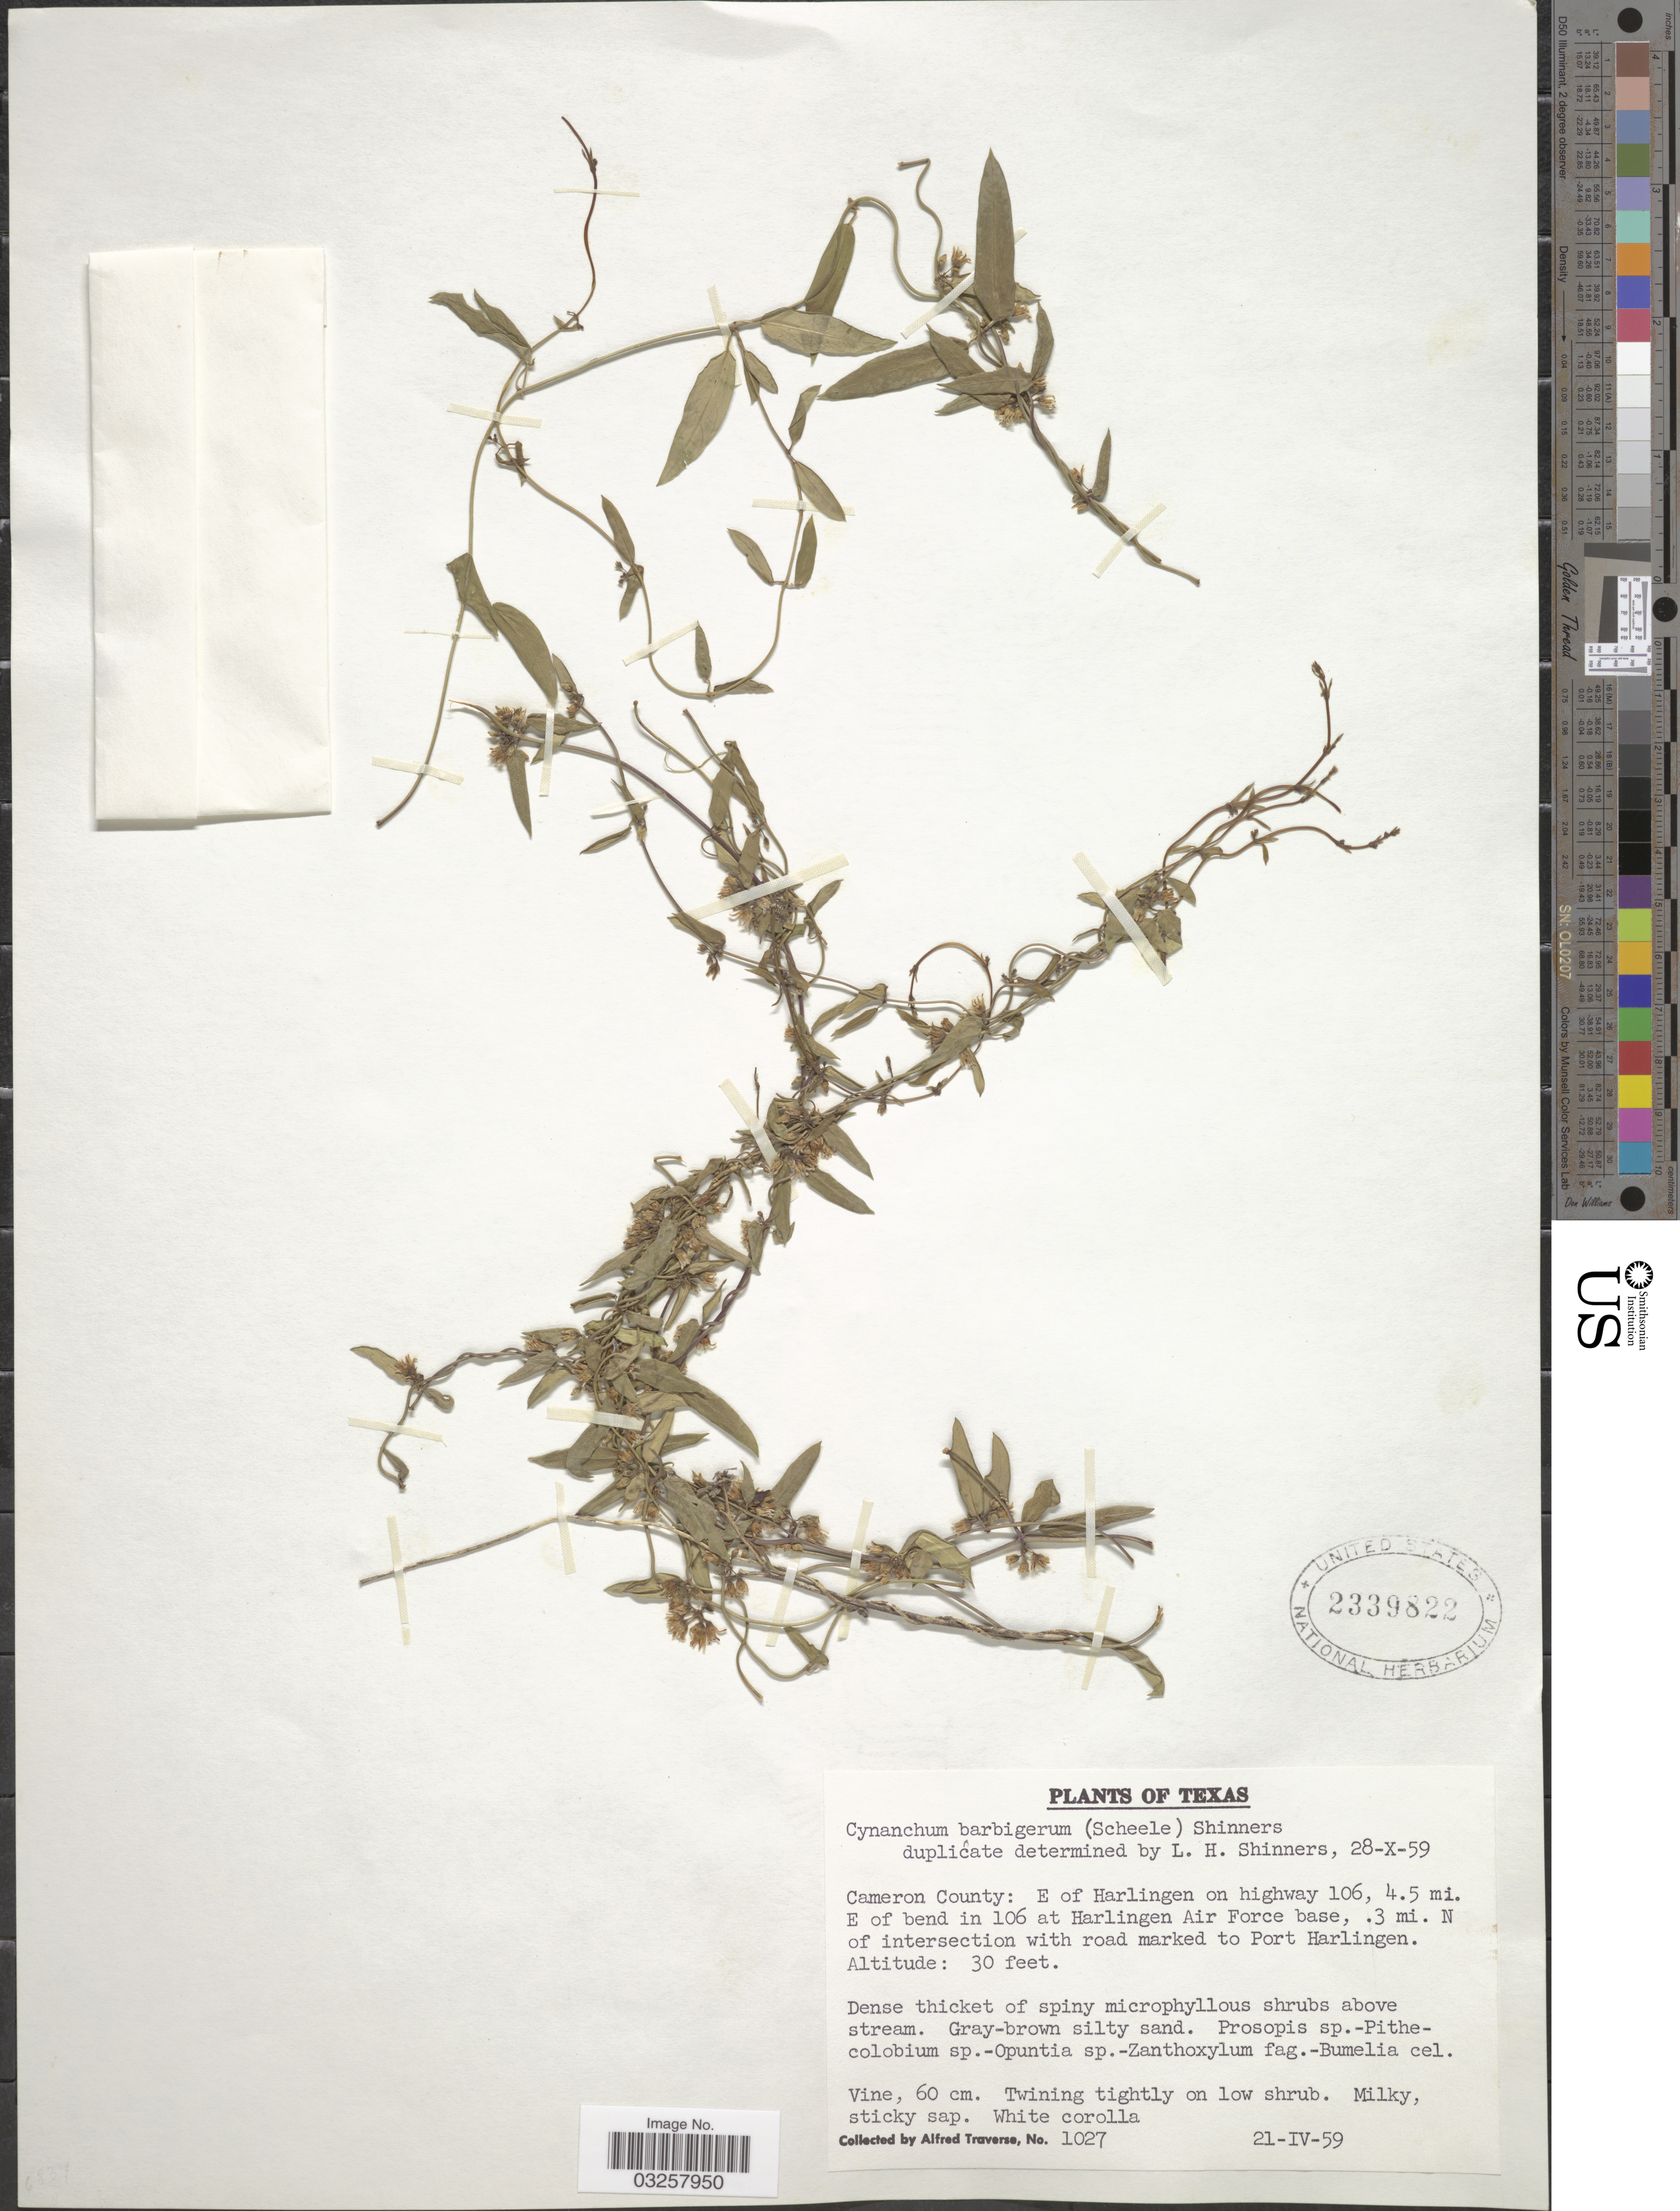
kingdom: Plantae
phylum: Tracheophyta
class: Magnoliopsida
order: Gentianales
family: Apocynaceae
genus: Metastelma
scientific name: Metastelma barbigerum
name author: Scheele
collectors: A. Traverse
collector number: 1027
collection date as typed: Transcribed d/m/y: 21/4/59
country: United States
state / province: Texas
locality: Cameron County: E of Harlingen on highway 106, 4.5 mi. E of bend in 106 at Harlingen Air Force base, 3 mi. N of intersection with road marked to Port Harlingen.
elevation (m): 9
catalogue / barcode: US 2339822